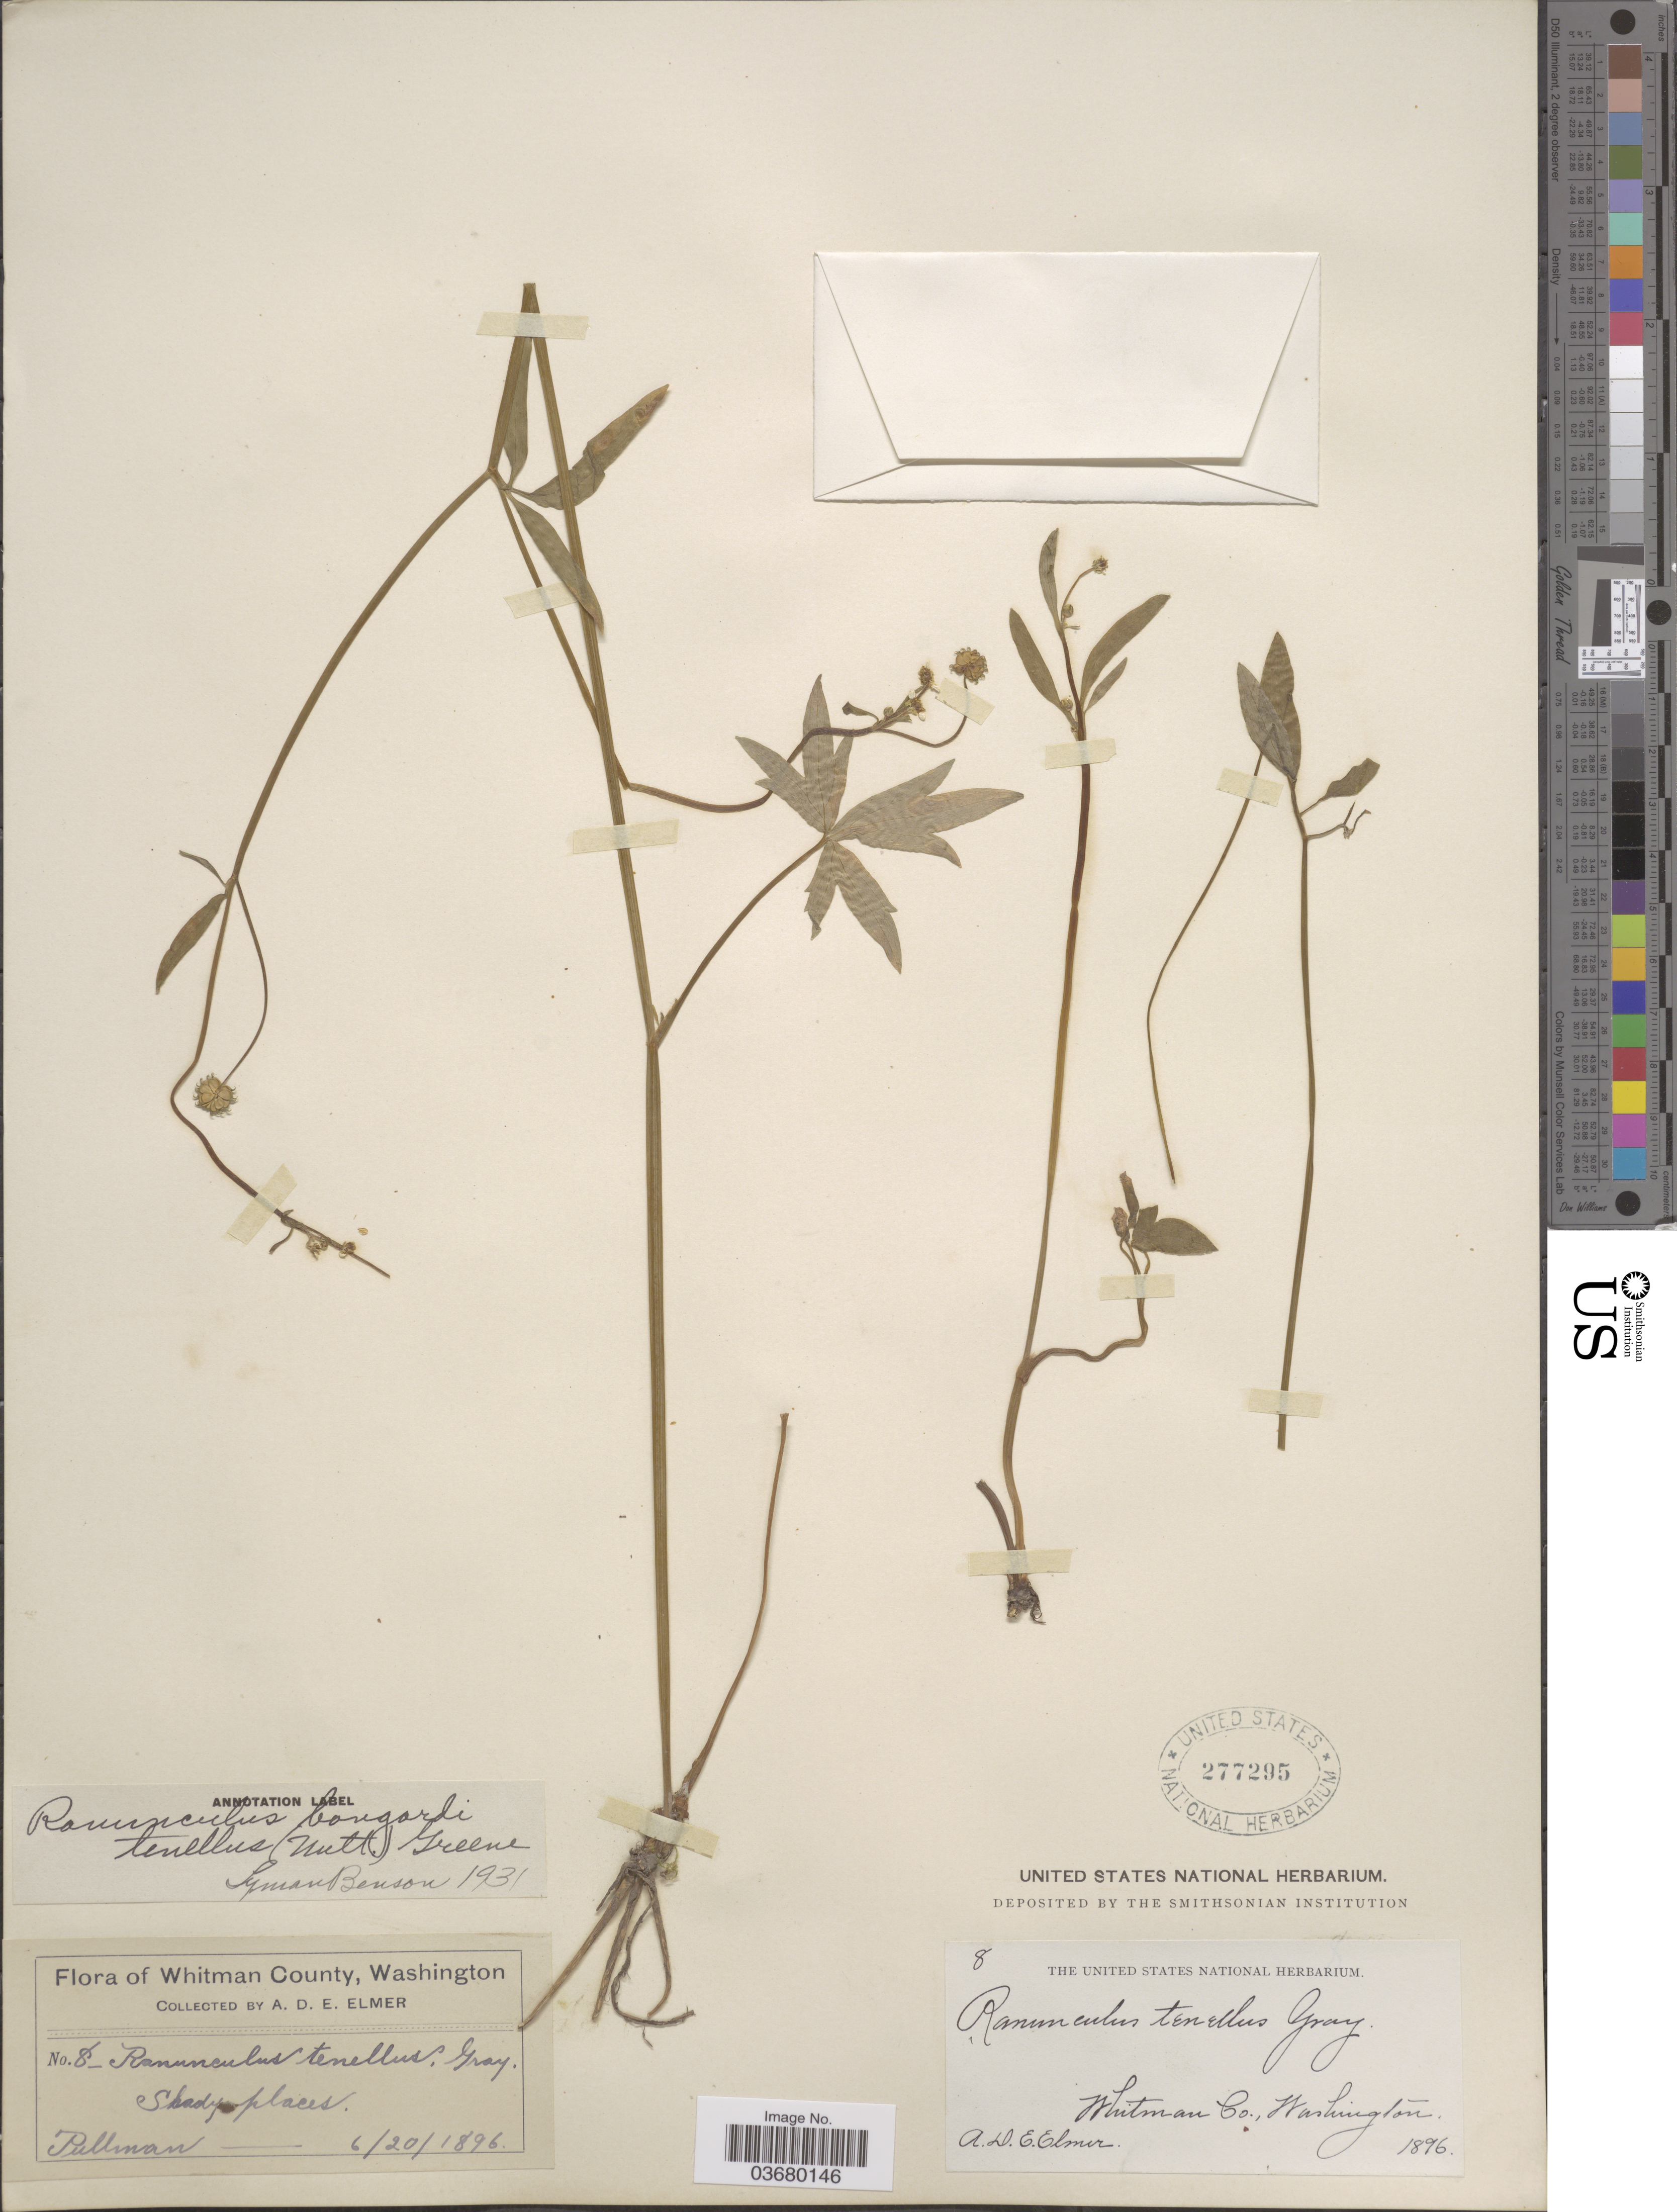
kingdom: Plantae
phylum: Tracheophyta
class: Magnoliopsida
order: Ranunculales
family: Ranunculaceae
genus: Ranunculus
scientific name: Ranunculus bongardii var. tenellus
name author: (A. Gray) Greene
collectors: A. D. E. Elmer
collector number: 8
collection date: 1896-06-20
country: United States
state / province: Washington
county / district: Whitman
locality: Whitman County. Pullman.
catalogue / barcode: US 277295